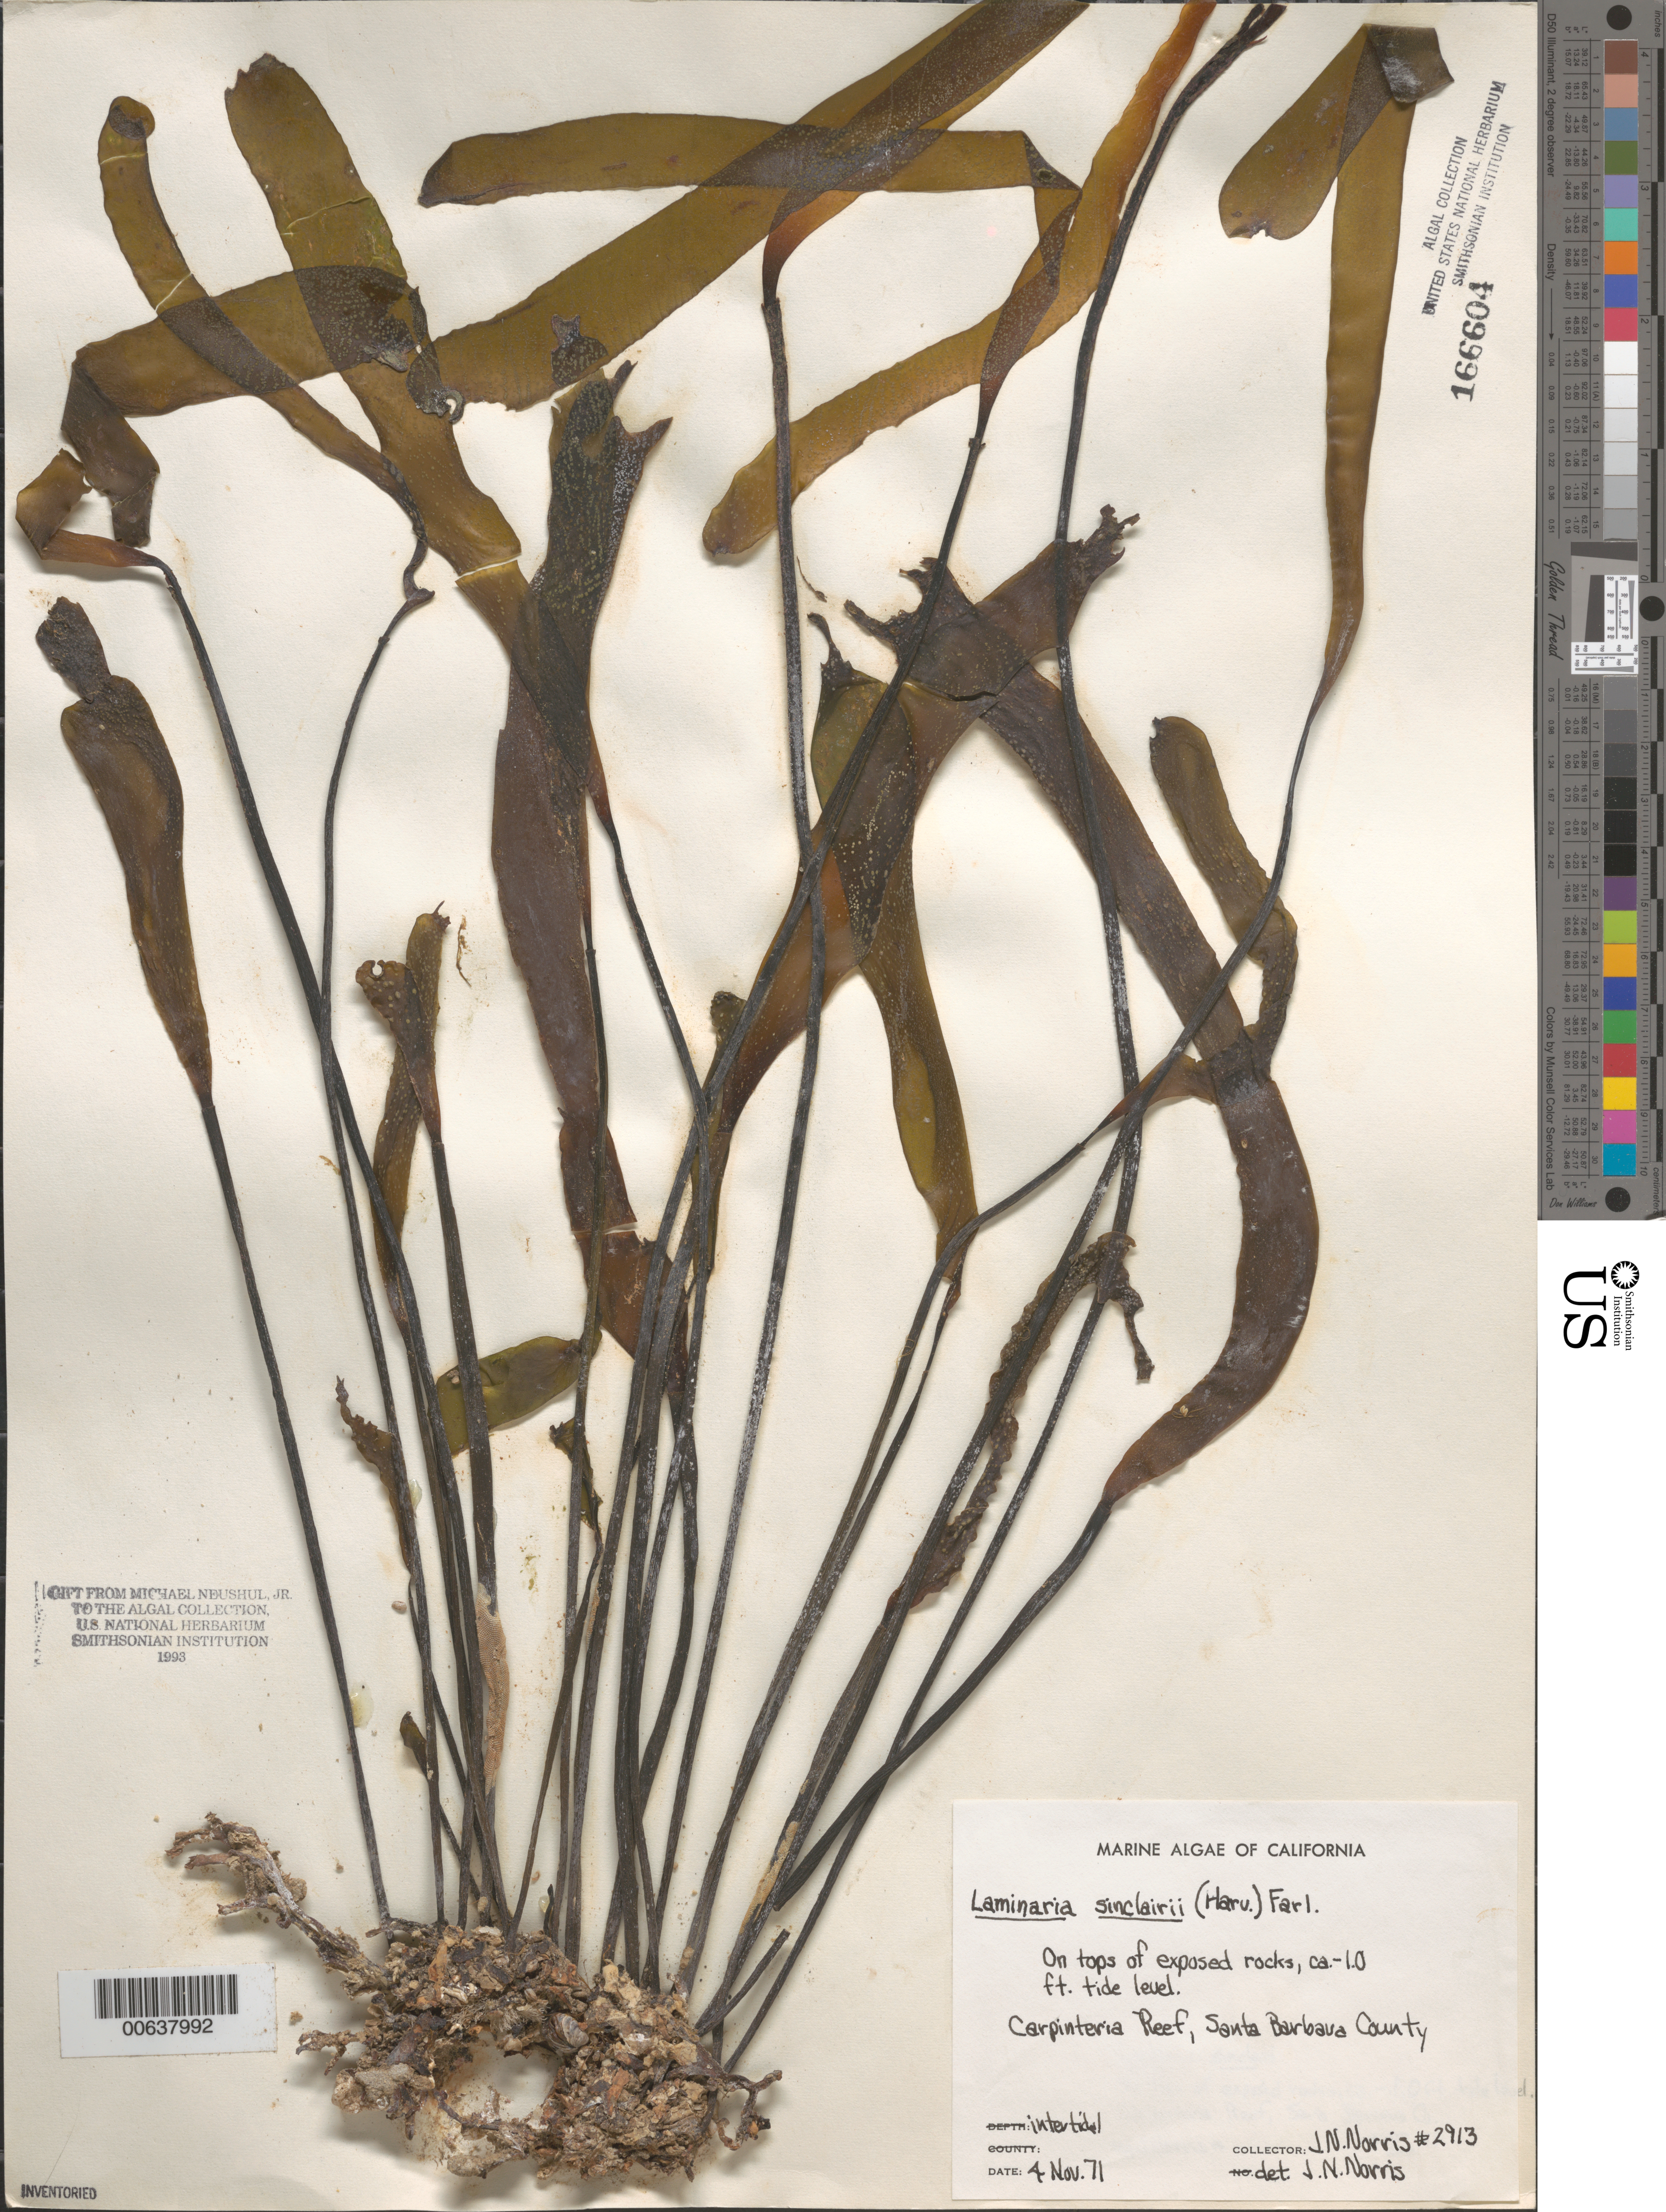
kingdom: Chromista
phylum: Ochrophyta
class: Phaeophyceae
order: Laminariales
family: Laminariaceae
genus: Laminaria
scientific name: Laminaria sinclairii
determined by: Norris, James N.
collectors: J. N. Norris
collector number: JN-2913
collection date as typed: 04 Nov 1971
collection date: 1971-11-04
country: United States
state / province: California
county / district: Santa Barbara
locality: Carpinteria Reef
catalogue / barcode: US 166604